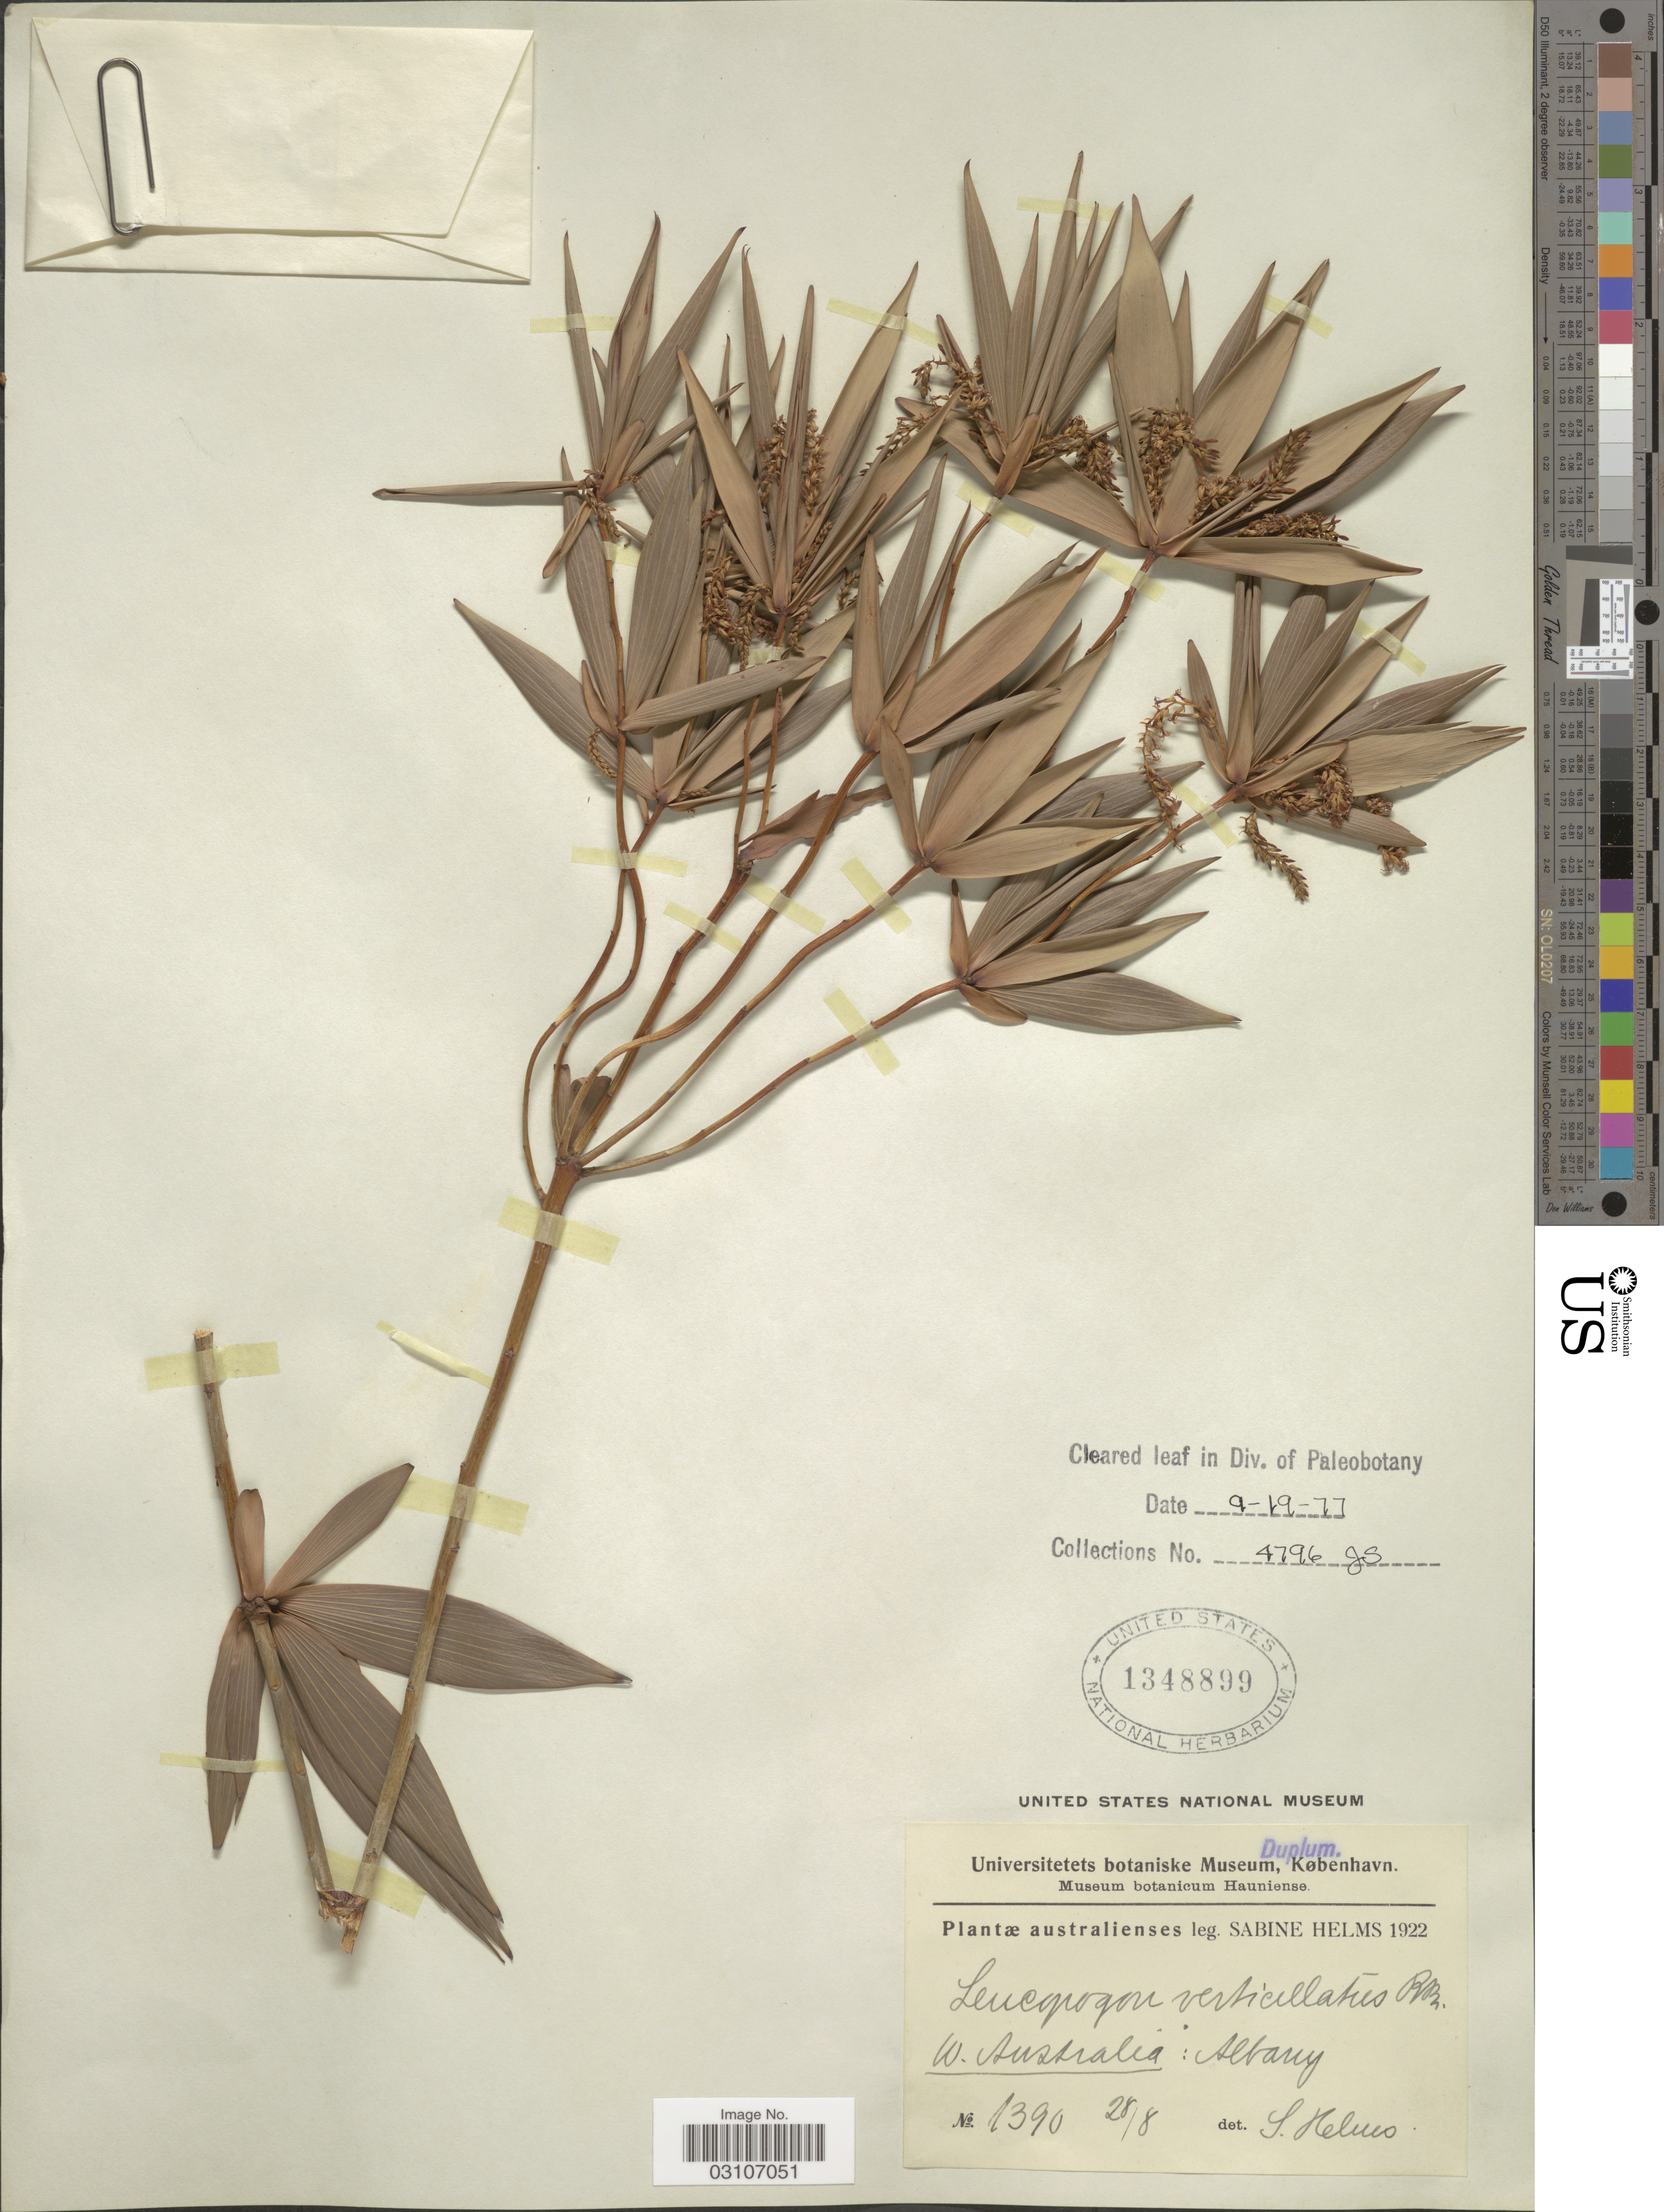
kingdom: Plantae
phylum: Tracheophyta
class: Magnoliopsida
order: Ericales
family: Ericaceae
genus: Leucopogon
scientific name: Leucopogon verticillatus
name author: R. Br.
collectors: S. Helms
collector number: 1390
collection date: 1922-08-28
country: Australia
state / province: Western Australia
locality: W. Australia: Albany.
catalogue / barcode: US 1348899